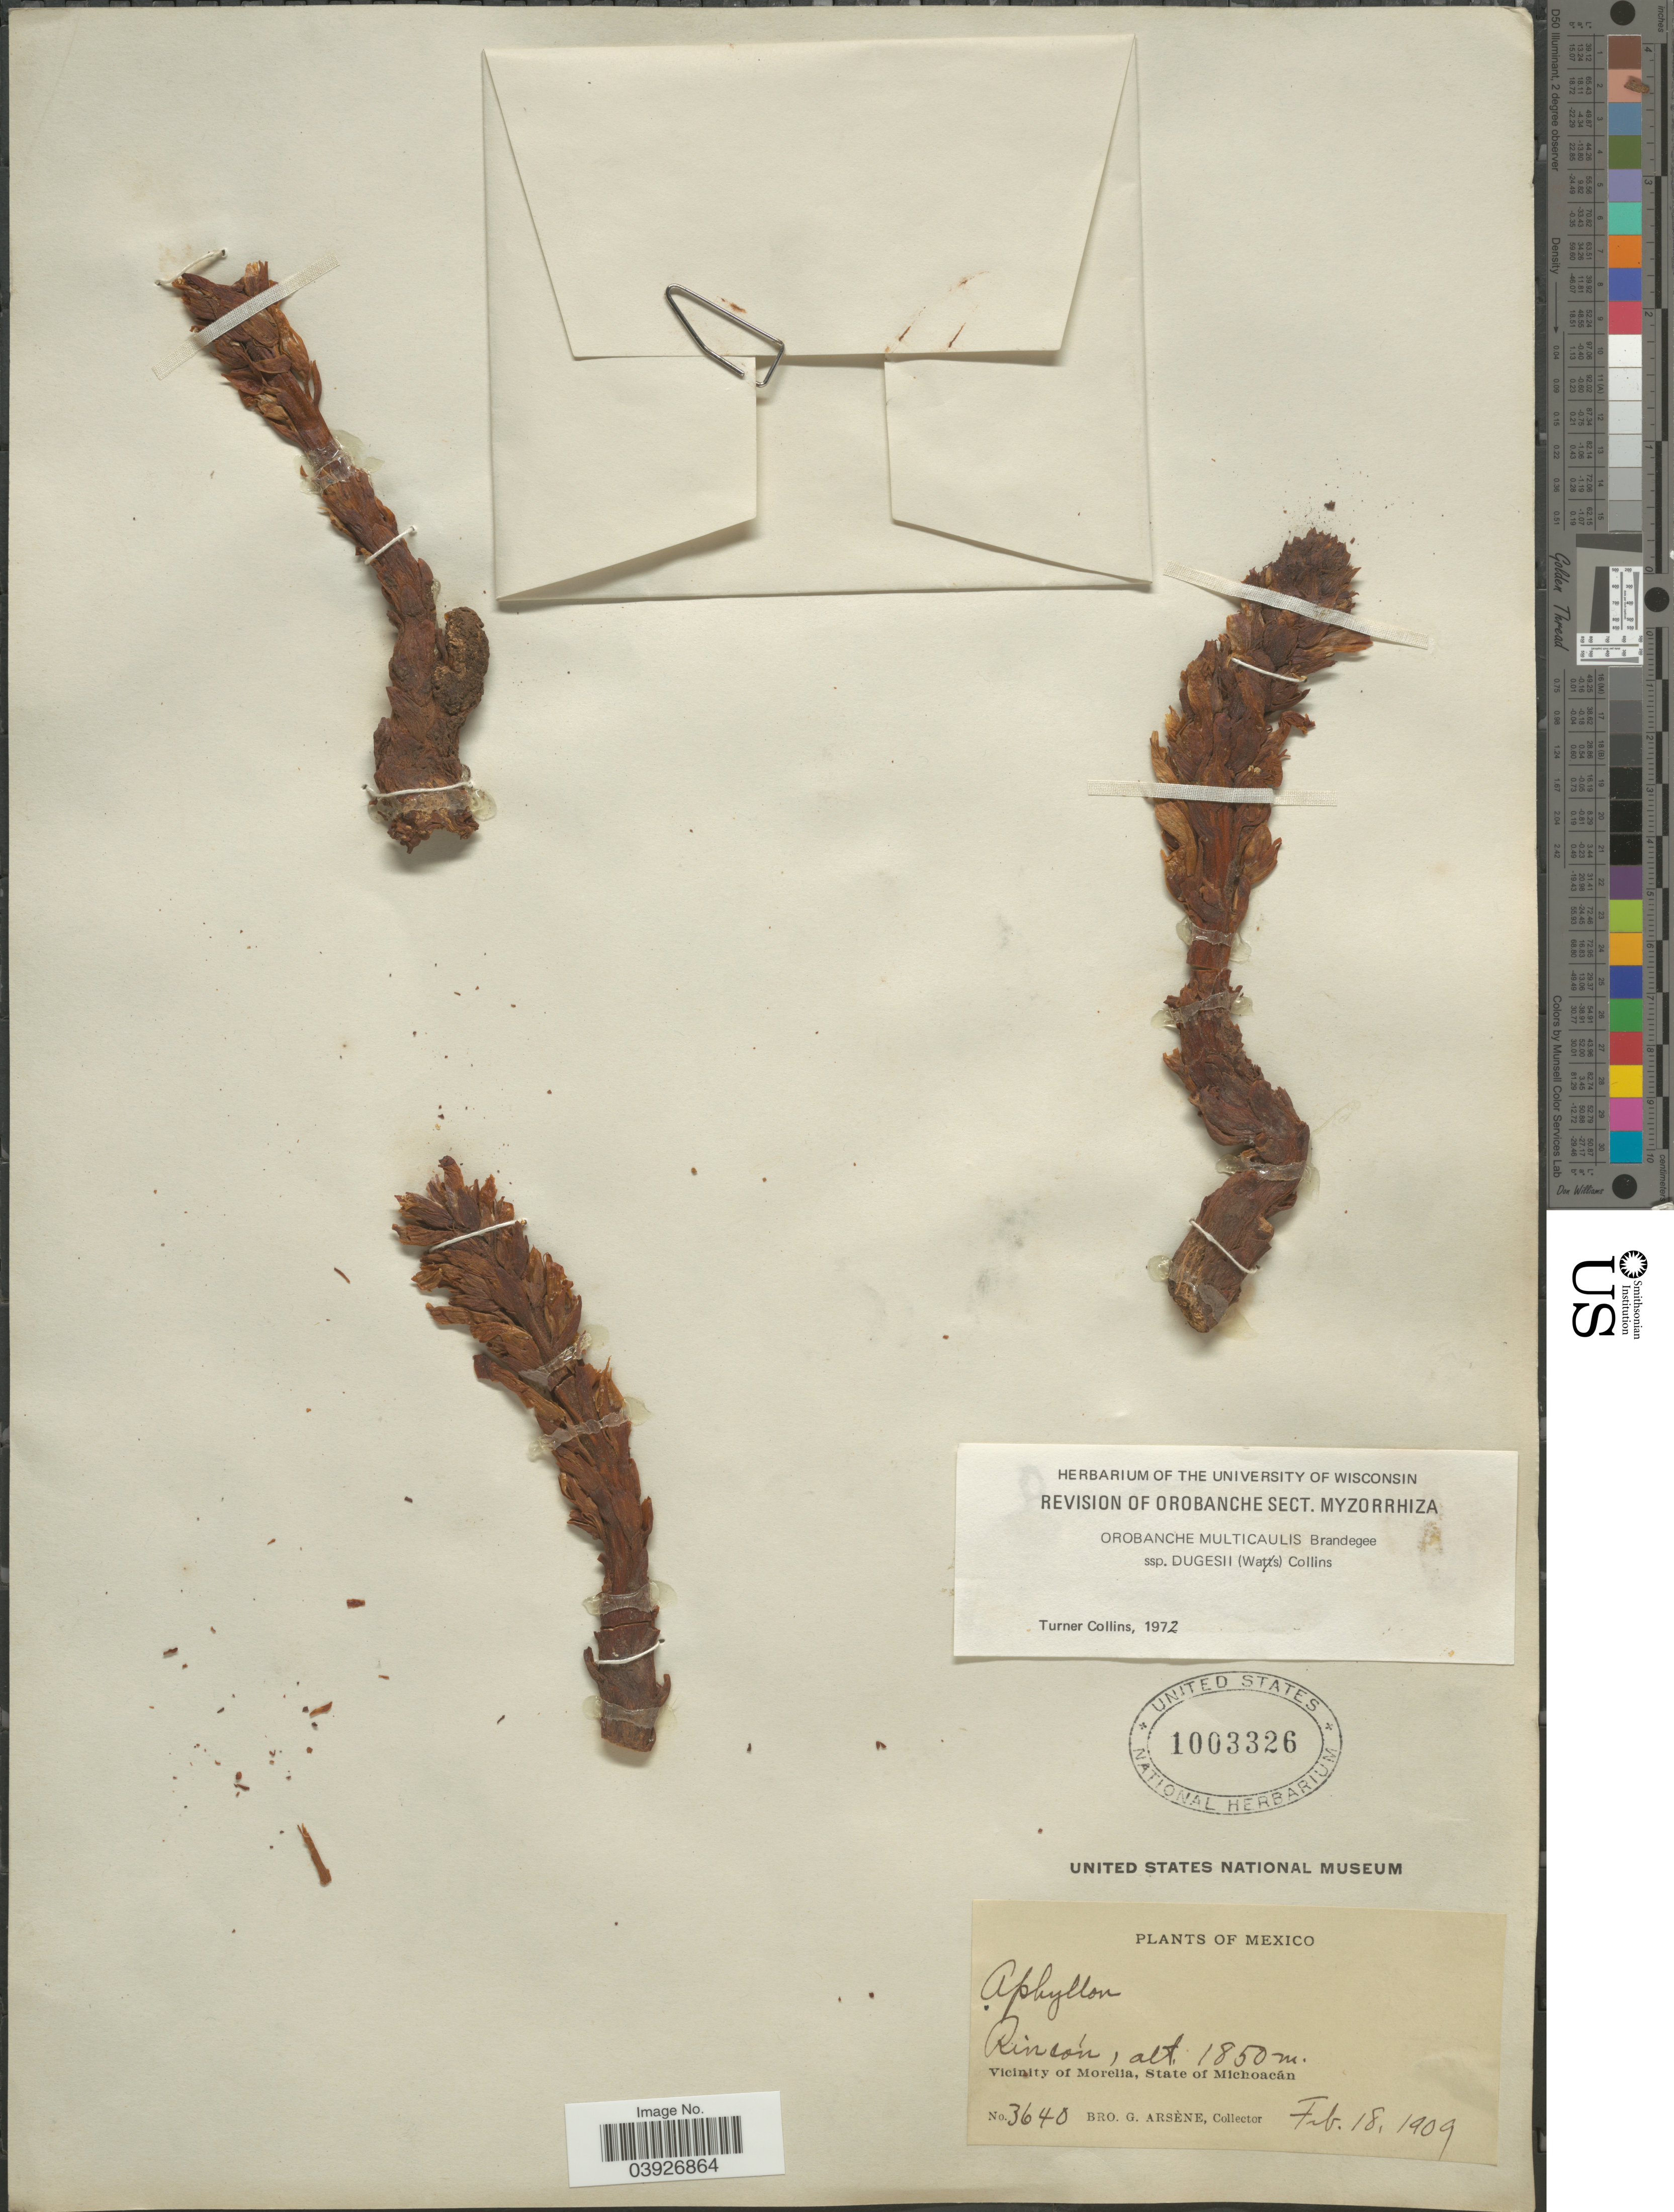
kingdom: Plantae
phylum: Tracheophyta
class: Magnoliopsida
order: Lamiales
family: Orobanchaceae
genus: Orobanche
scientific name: Orobanche dugesii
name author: (S. Watson) Munz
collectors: Bro. G. Arsène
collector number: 3640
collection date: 1909-02-18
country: Mexico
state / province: Michoacán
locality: Rincón. Vicinity of Morelia.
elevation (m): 1850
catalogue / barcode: US 1003326